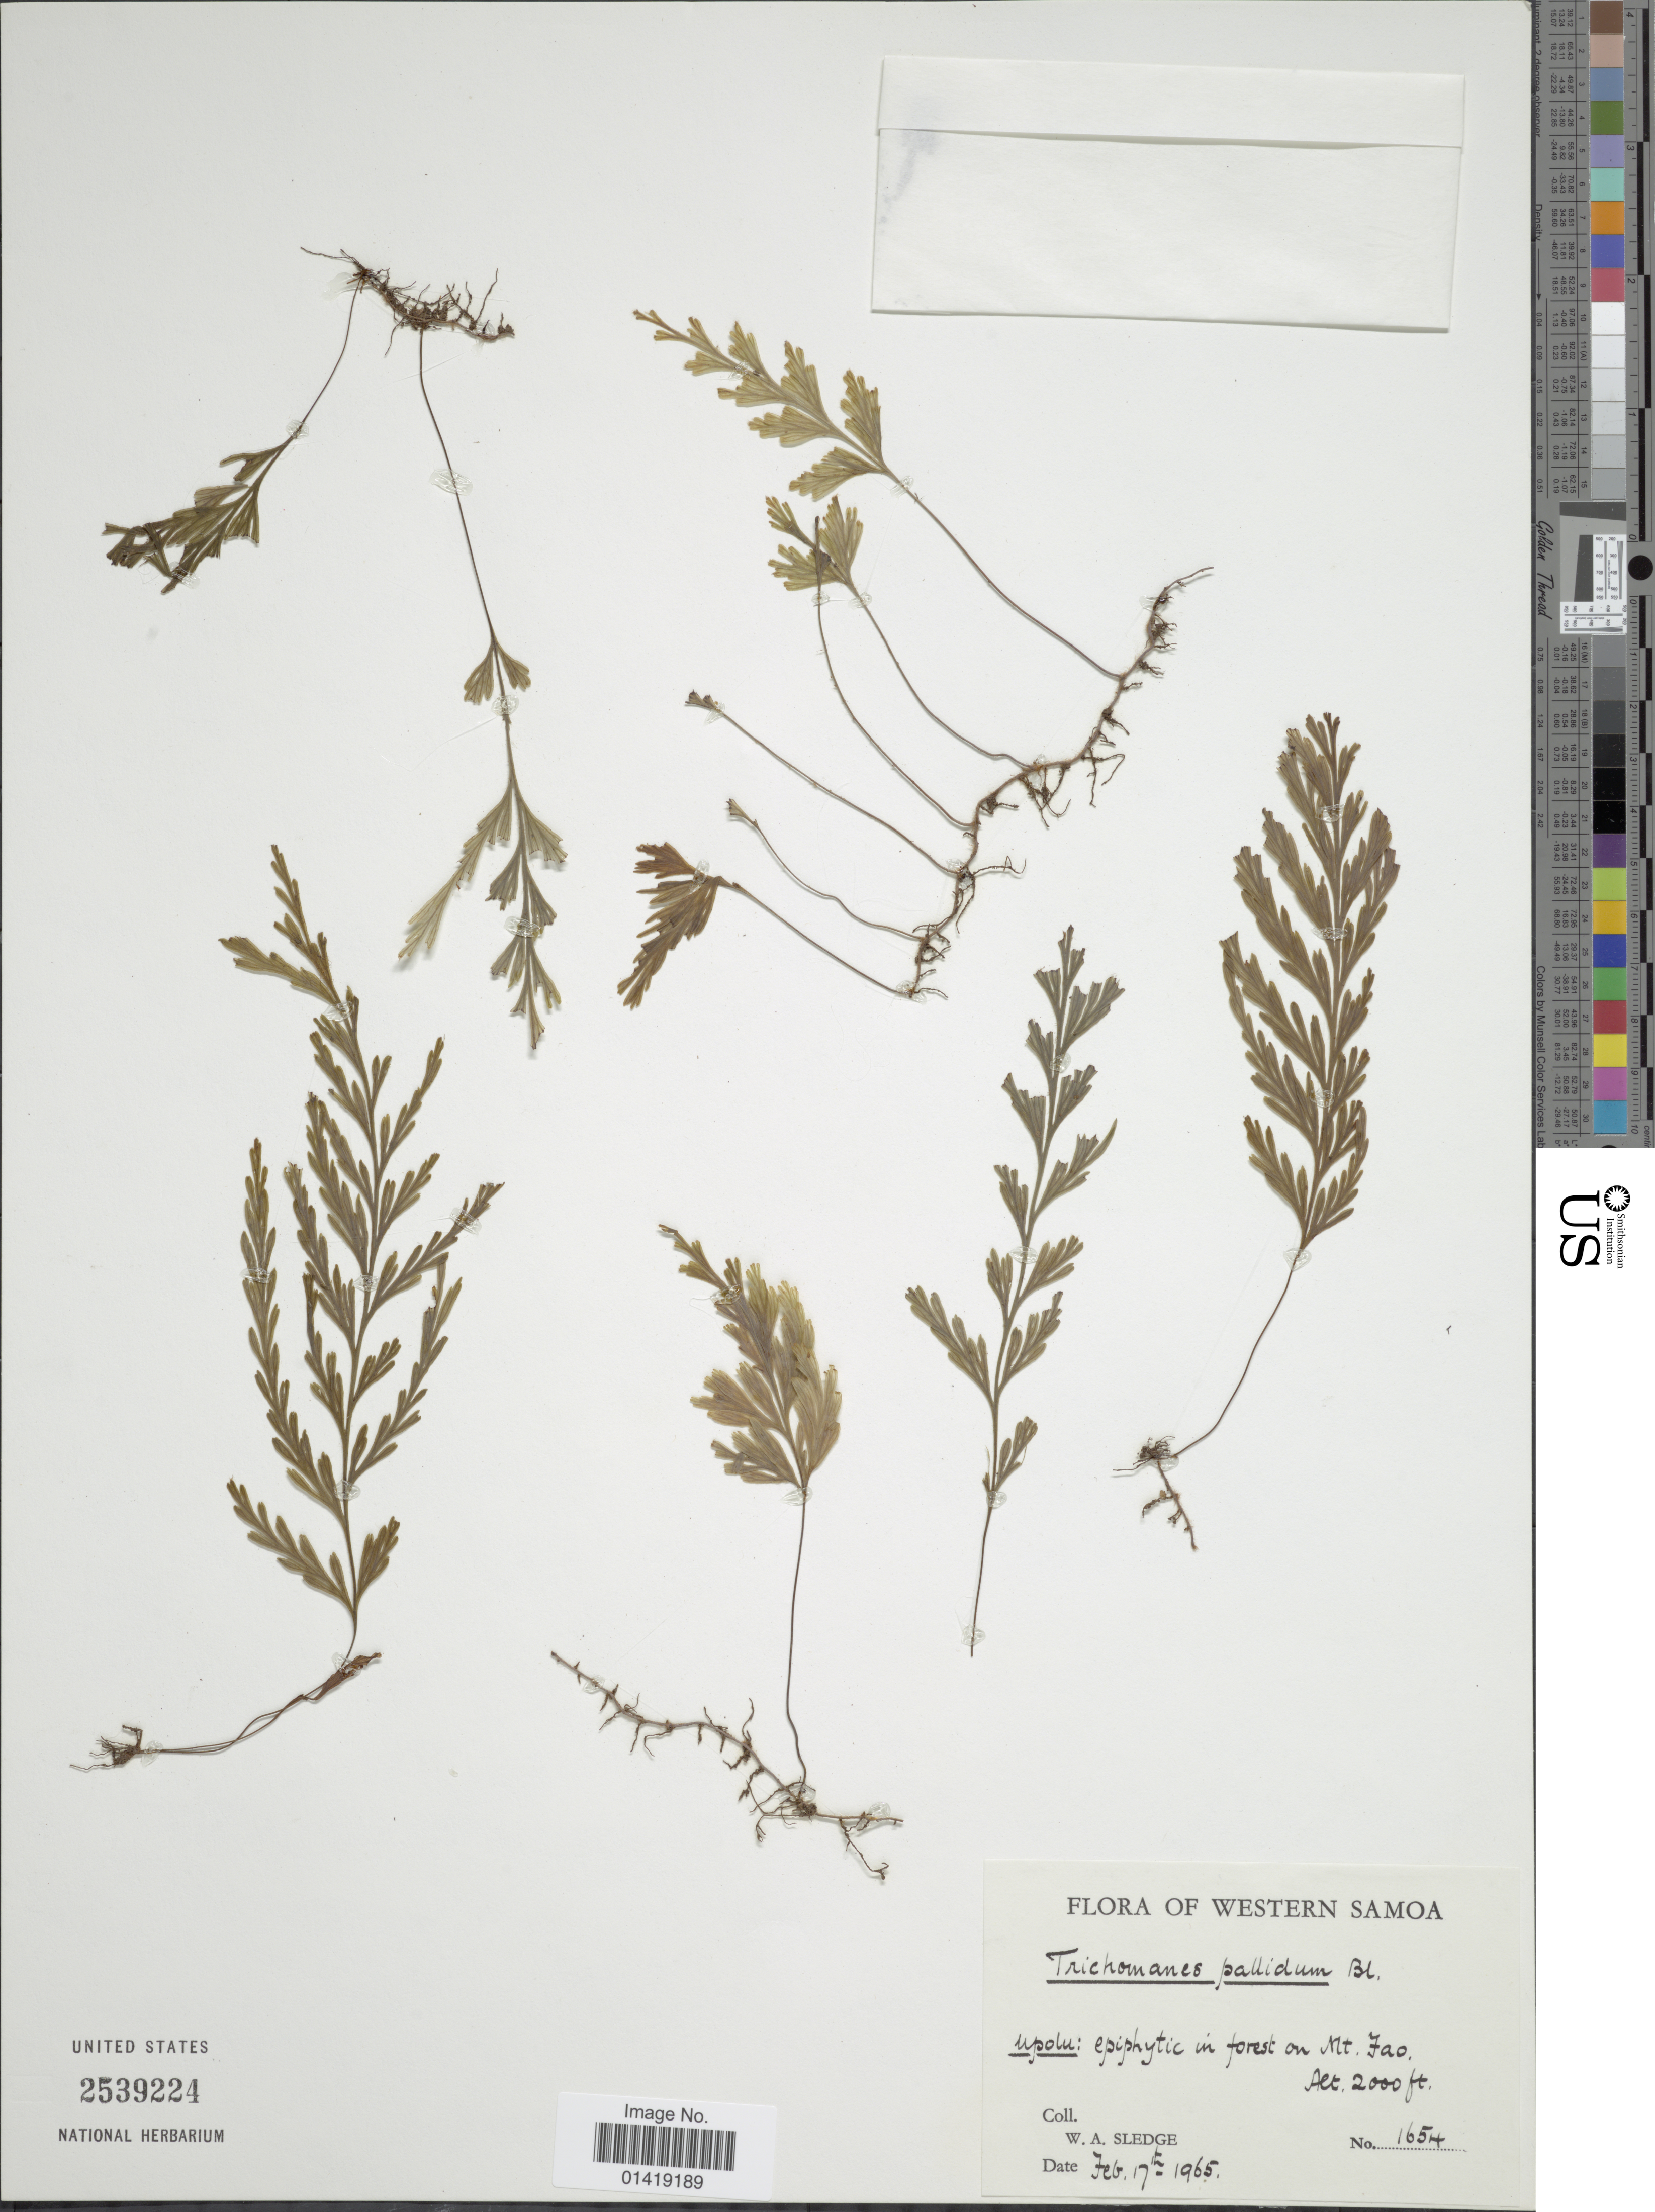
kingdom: Plantae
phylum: Tracheophyta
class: Polypodiopsida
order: Hymenophyllales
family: Hymenophyllaceae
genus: Hymenophyllum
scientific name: Hymenophyllum pallidum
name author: (Blume) Ebihara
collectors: W. A. Sledge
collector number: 1654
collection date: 1965-02-17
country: Samoa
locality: Upolu in forest on Mt. Tao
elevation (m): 610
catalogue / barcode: US 2539224